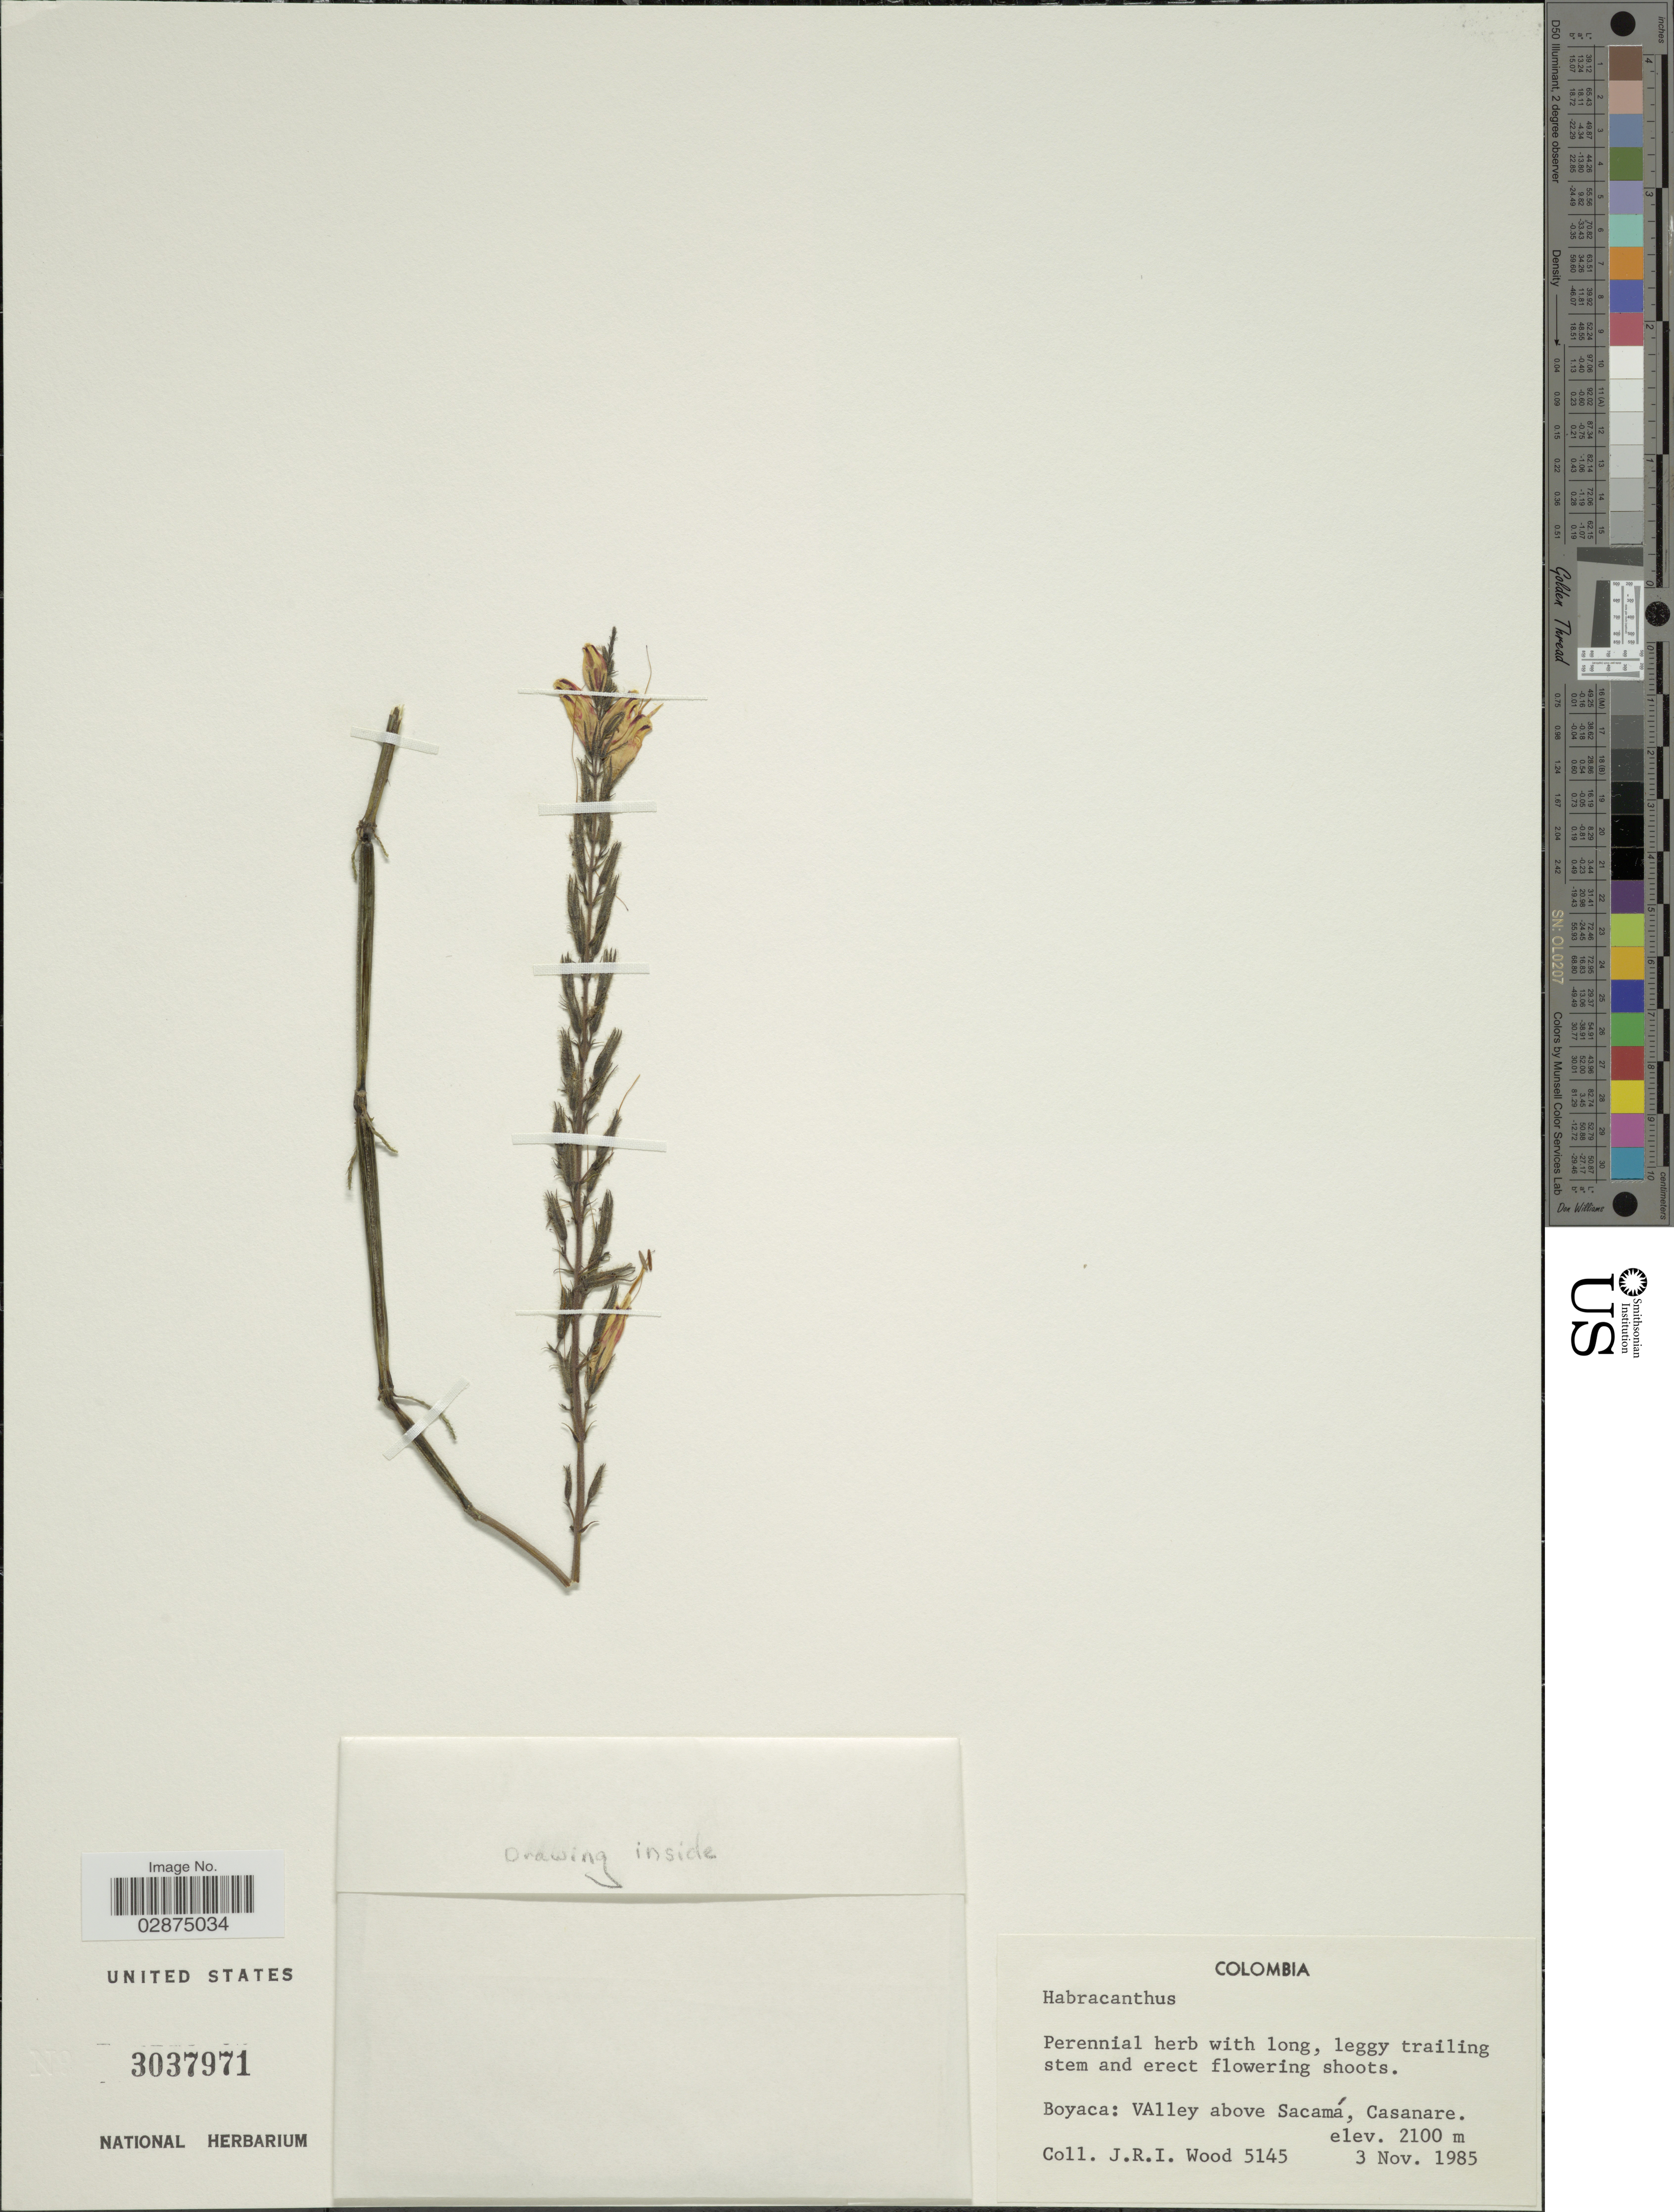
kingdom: Plantae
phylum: Tracheophyta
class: Magnoliopsida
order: Lamiales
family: Acanthaceae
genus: Habracanthus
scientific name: Habracanthus racemosus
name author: J.R.I. Wood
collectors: J. R. I. Wood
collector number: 5145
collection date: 1985-11-03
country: Colombia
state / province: Boyacá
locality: Valley above Sacamá, Casanare.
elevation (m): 2100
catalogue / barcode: US 3037971